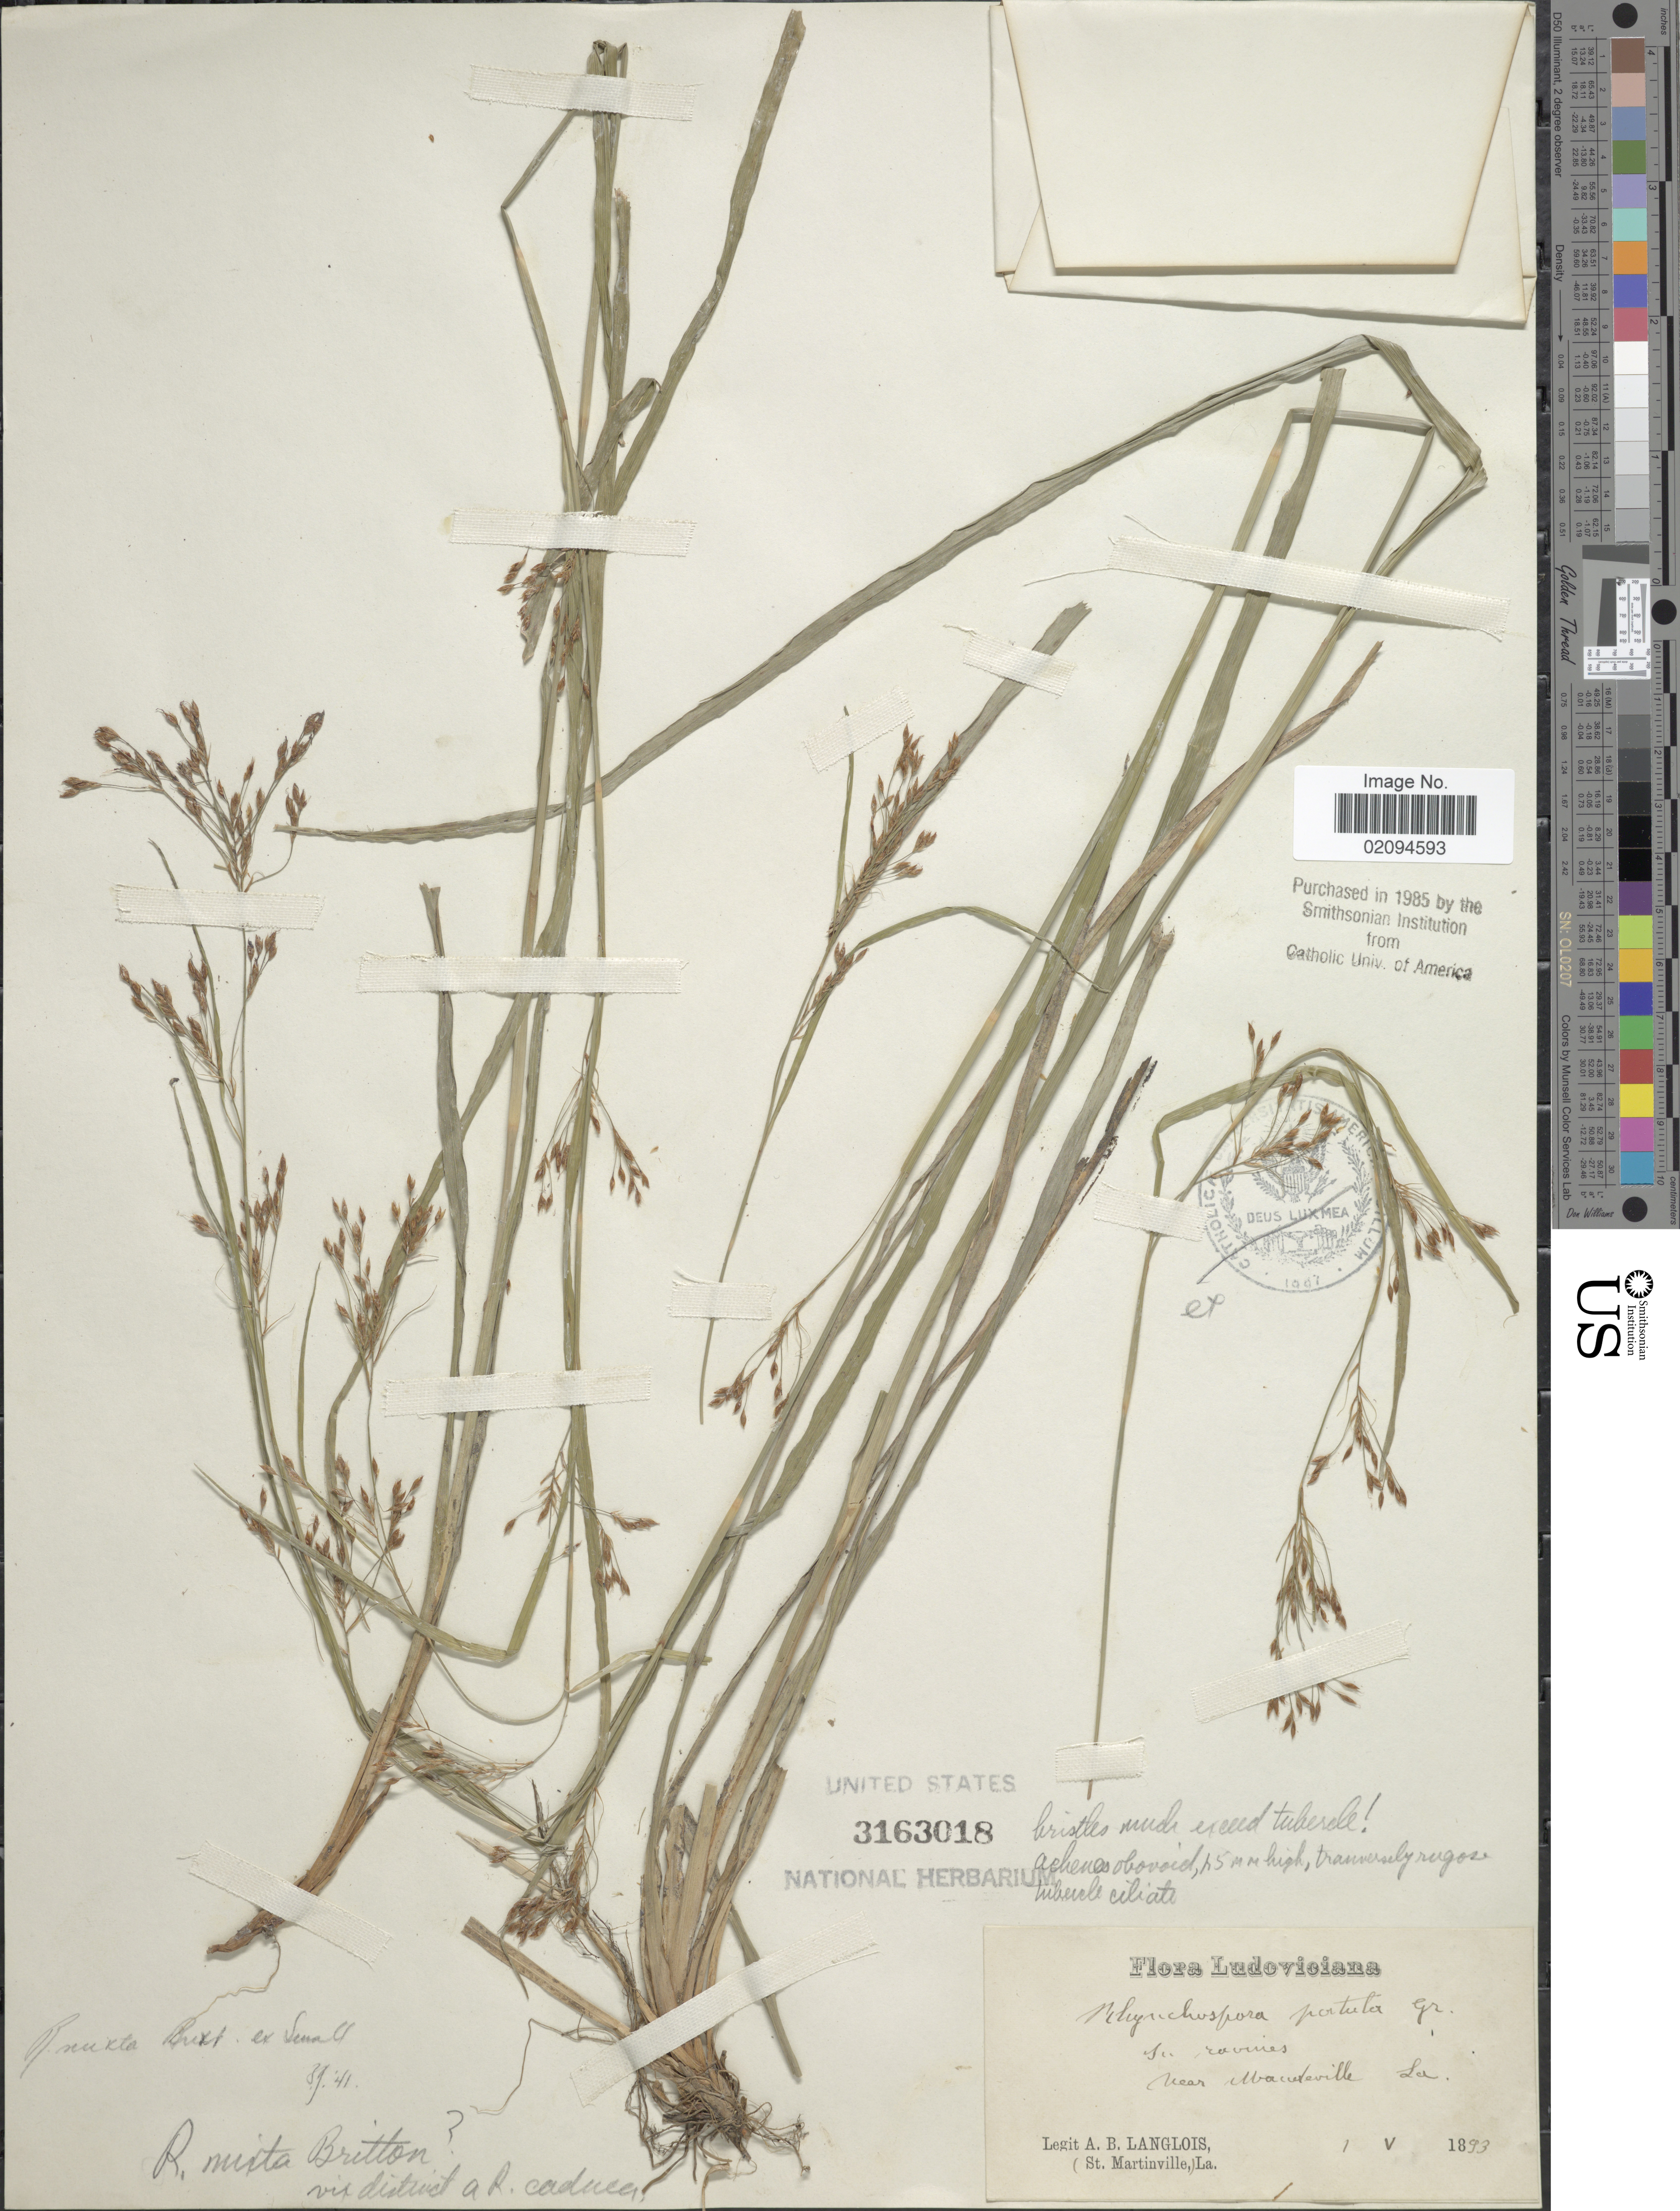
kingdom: Plantae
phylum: Tracheophyta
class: Liliopsida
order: Poales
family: Cyperaceae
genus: Rhynchospora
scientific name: Rhynchospora mixta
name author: Britton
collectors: A. Langlois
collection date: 1893-05-01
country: United States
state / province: Louisiana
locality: near Mandeville.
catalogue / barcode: US 3163018